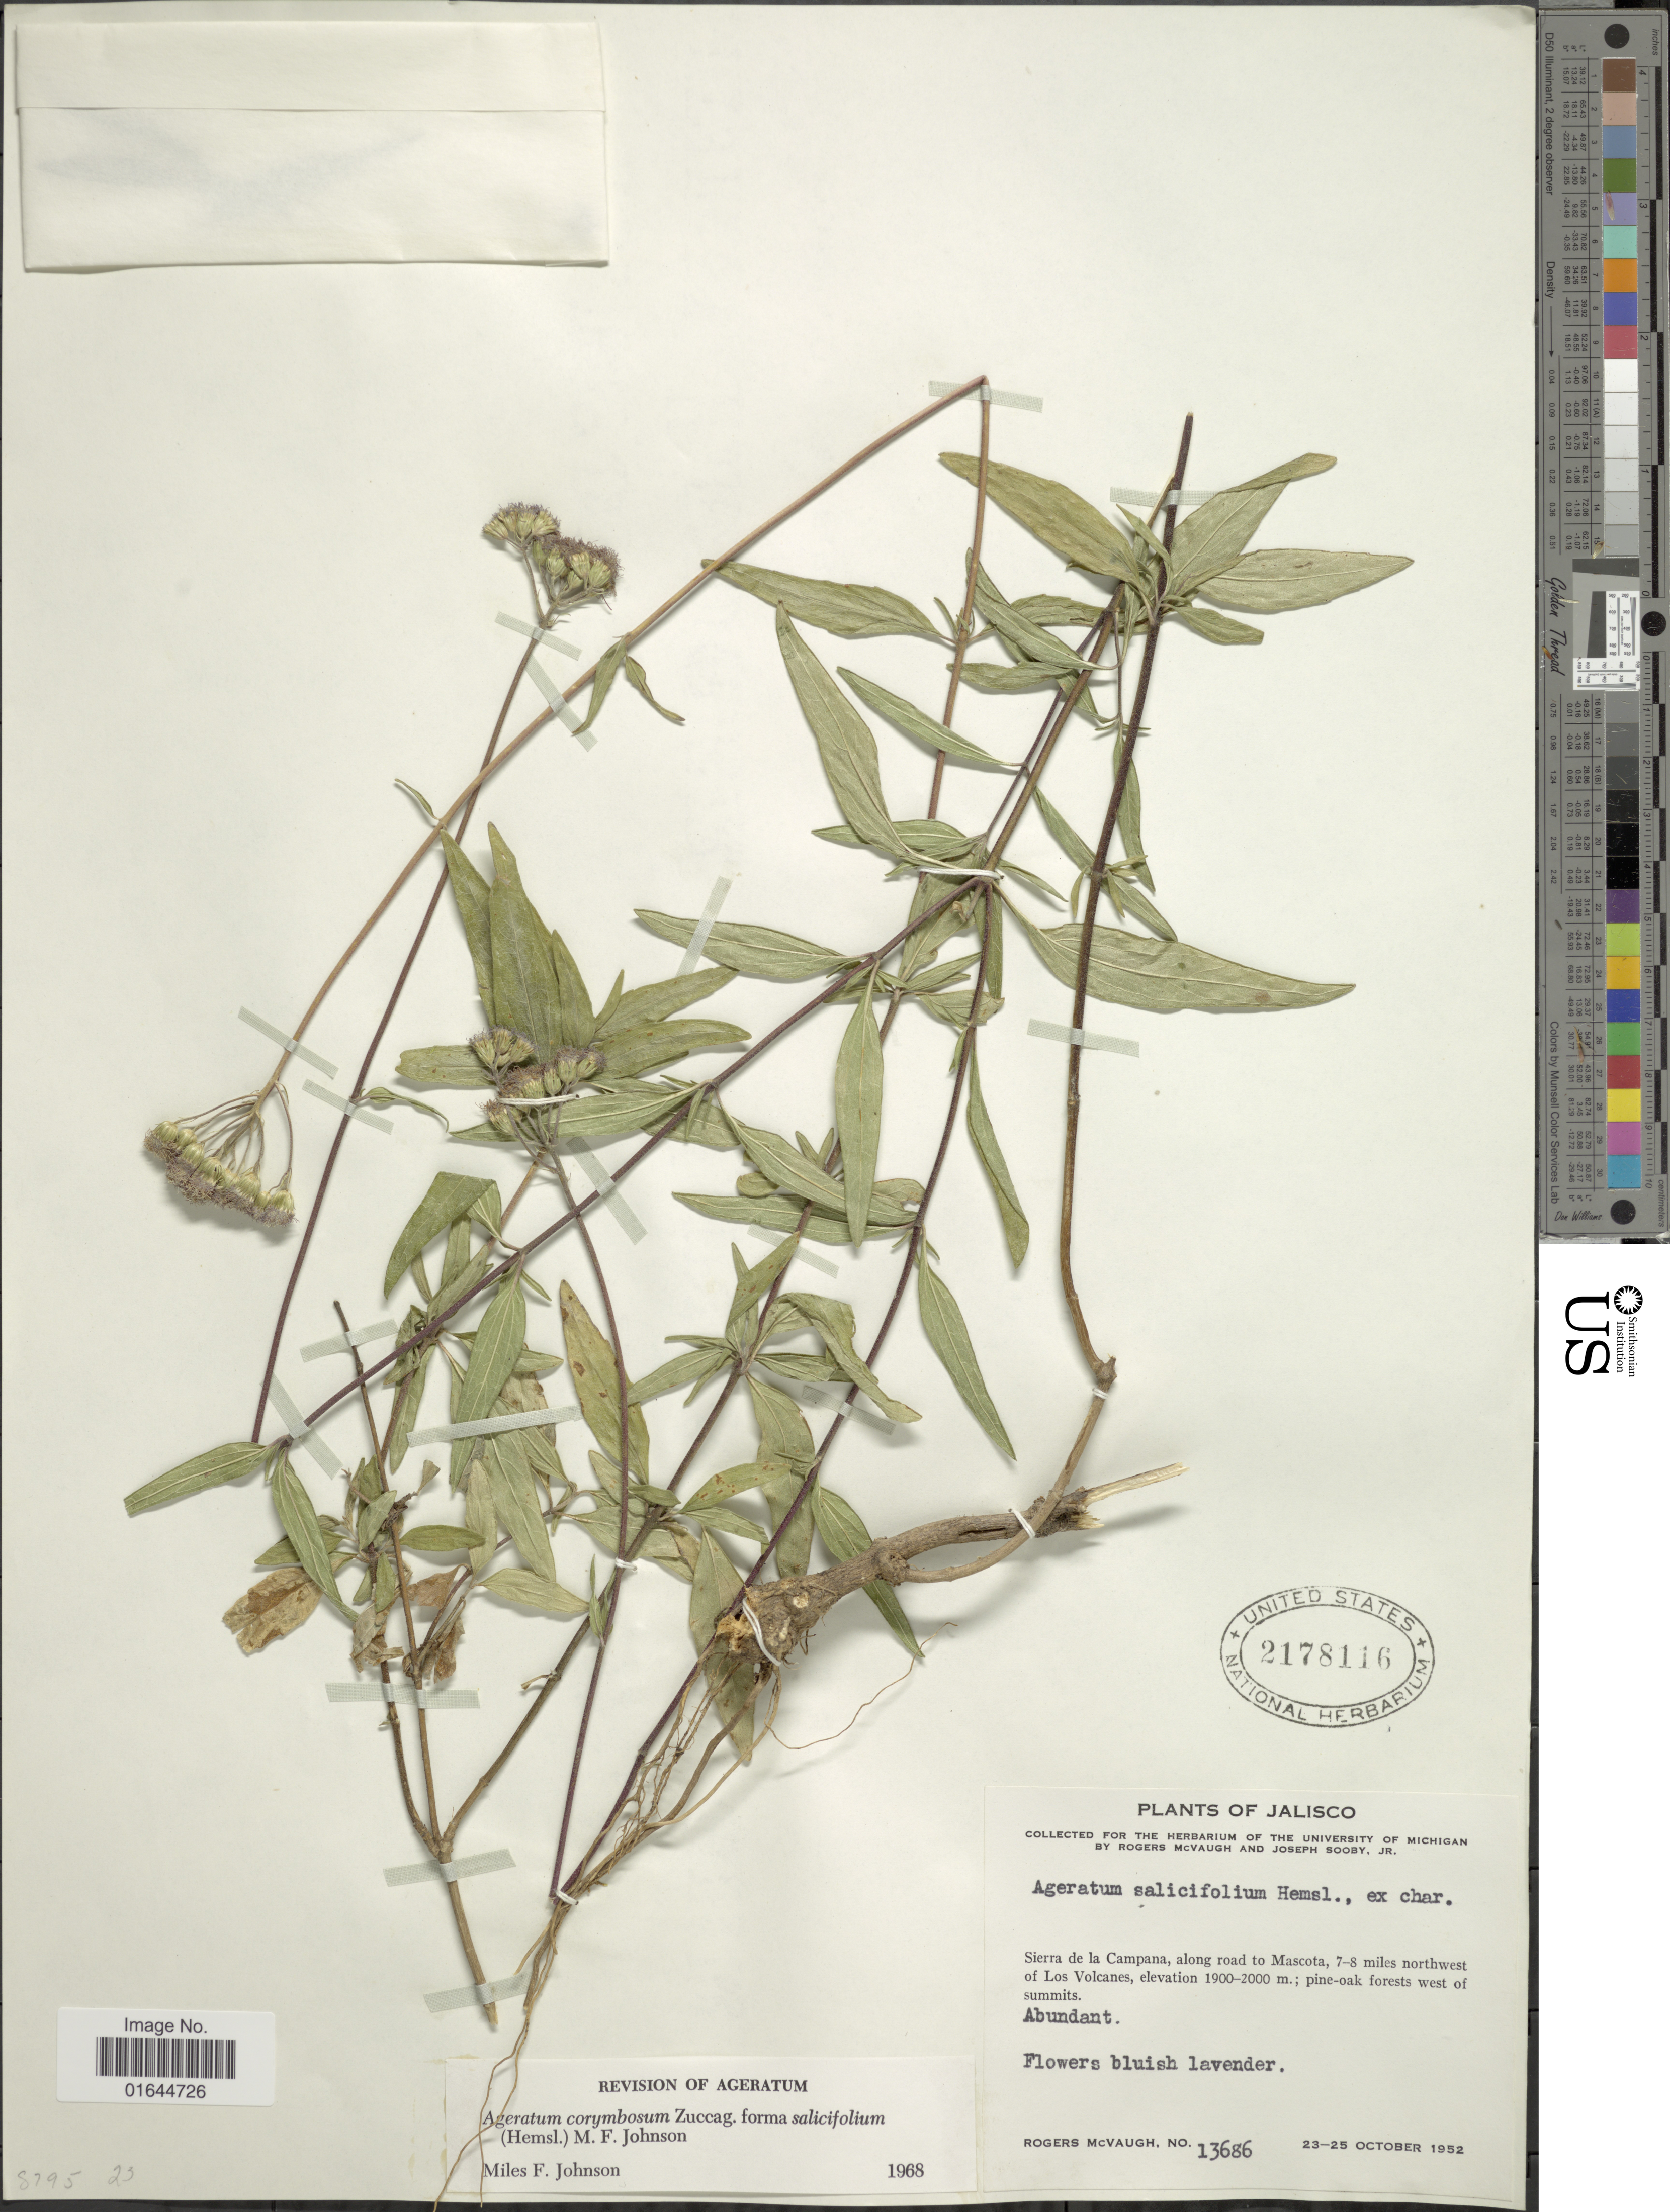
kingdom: Plantae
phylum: Tracheophyta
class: Magnoliopsida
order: Asterales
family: Asteraceae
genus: Ageratum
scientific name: Ageratum corymbosum f. salicifolium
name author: (Hemsl.) M.F. Johnson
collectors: R. McVaugh & J. Sooby Jr.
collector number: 13686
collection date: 1952-10-23/1952-10-25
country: Mexico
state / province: Jalisco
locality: Jalisco, Sierra de la Campana, along road to Mascota, 7-8 miles northwest of Los Volcanos.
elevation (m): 1900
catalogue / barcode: US 2178116